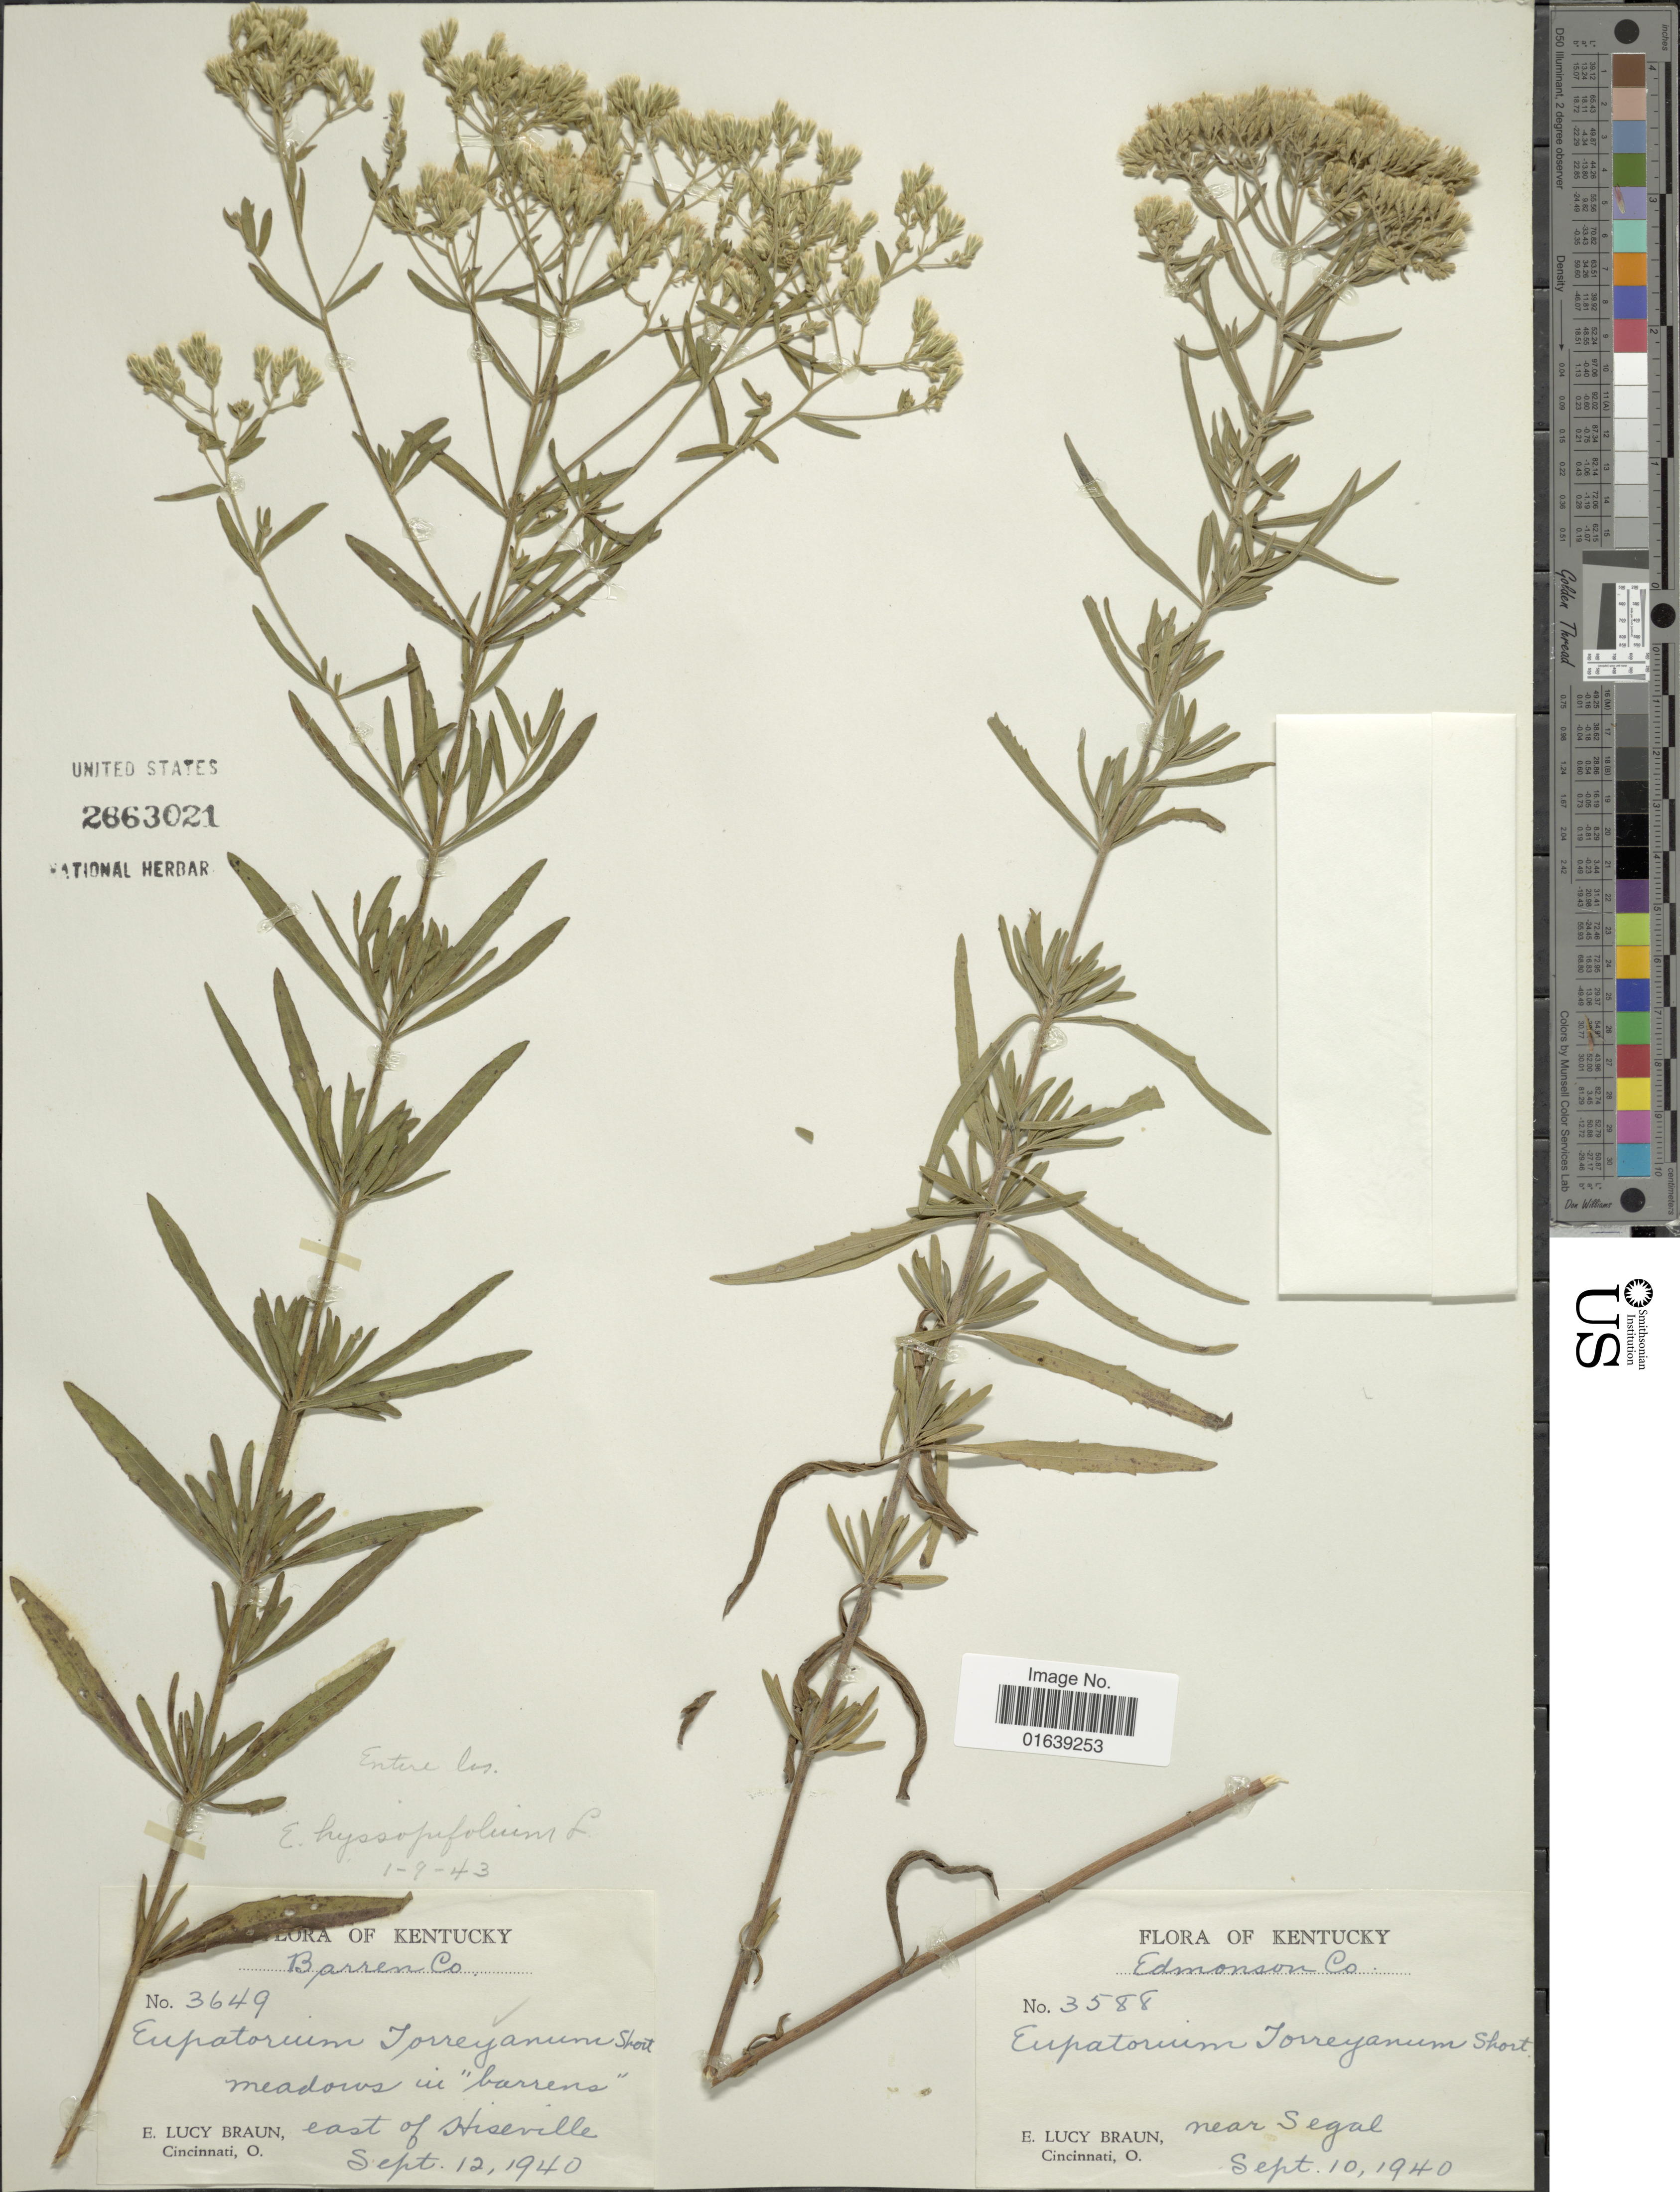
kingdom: Plantae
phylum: Tracheophyta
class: Magnoliopsida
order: Asterales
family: Asteraceae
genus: Eupatorium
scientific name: Eupatorium hyssopifolium var. laciniatum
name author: A. Gray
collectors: E. L. Braun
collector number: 3649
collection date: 1940-09-12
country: United States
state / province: Kentucky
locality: Meadows in barrens east of Hiseville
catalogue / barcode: US 2663021